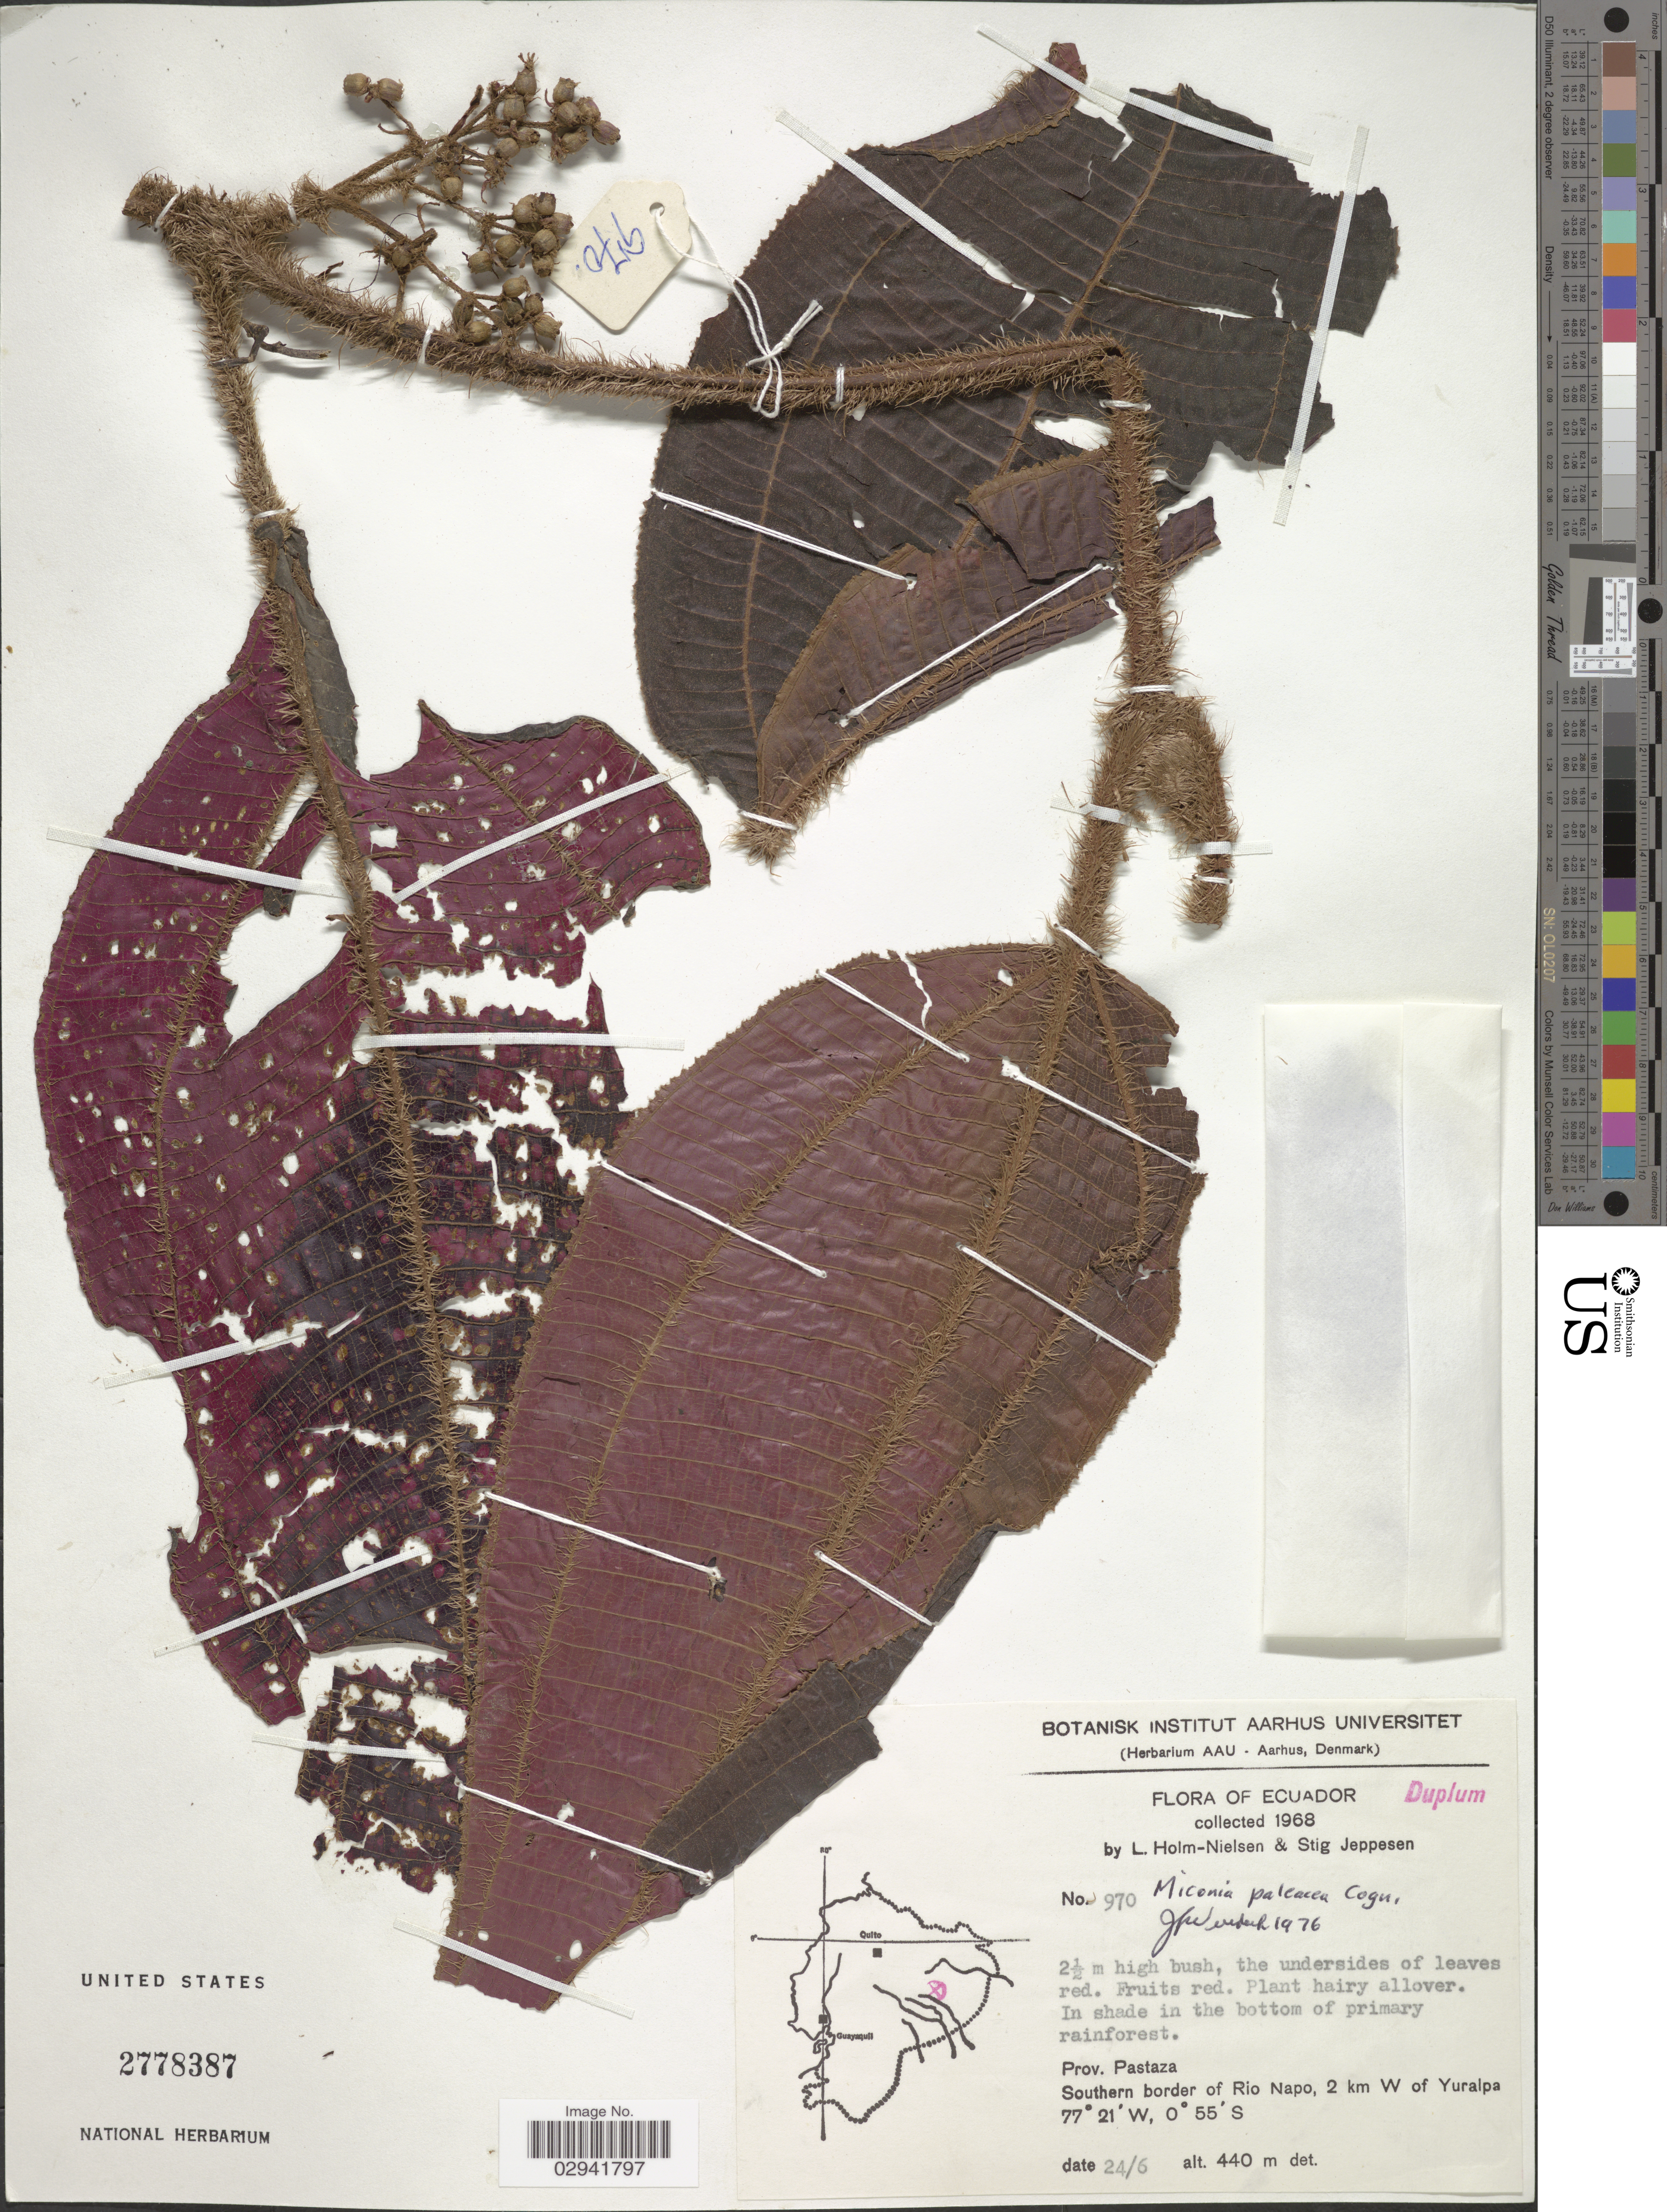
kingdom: Plantae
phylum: Tracheophyta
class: Magnoliopsida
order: Myrtales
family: Melastomataceae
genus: Miconia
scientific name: Miconia paleacea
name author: Cogn.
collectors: L. Holm-Nielsen & S. Jeppesen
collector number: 970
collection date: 1968-06-24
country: Ecuador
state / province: Pastaza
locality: Southern border of Rio Napo, 2 km W of Yuralpa.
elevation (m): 440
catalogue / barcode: US 2778387